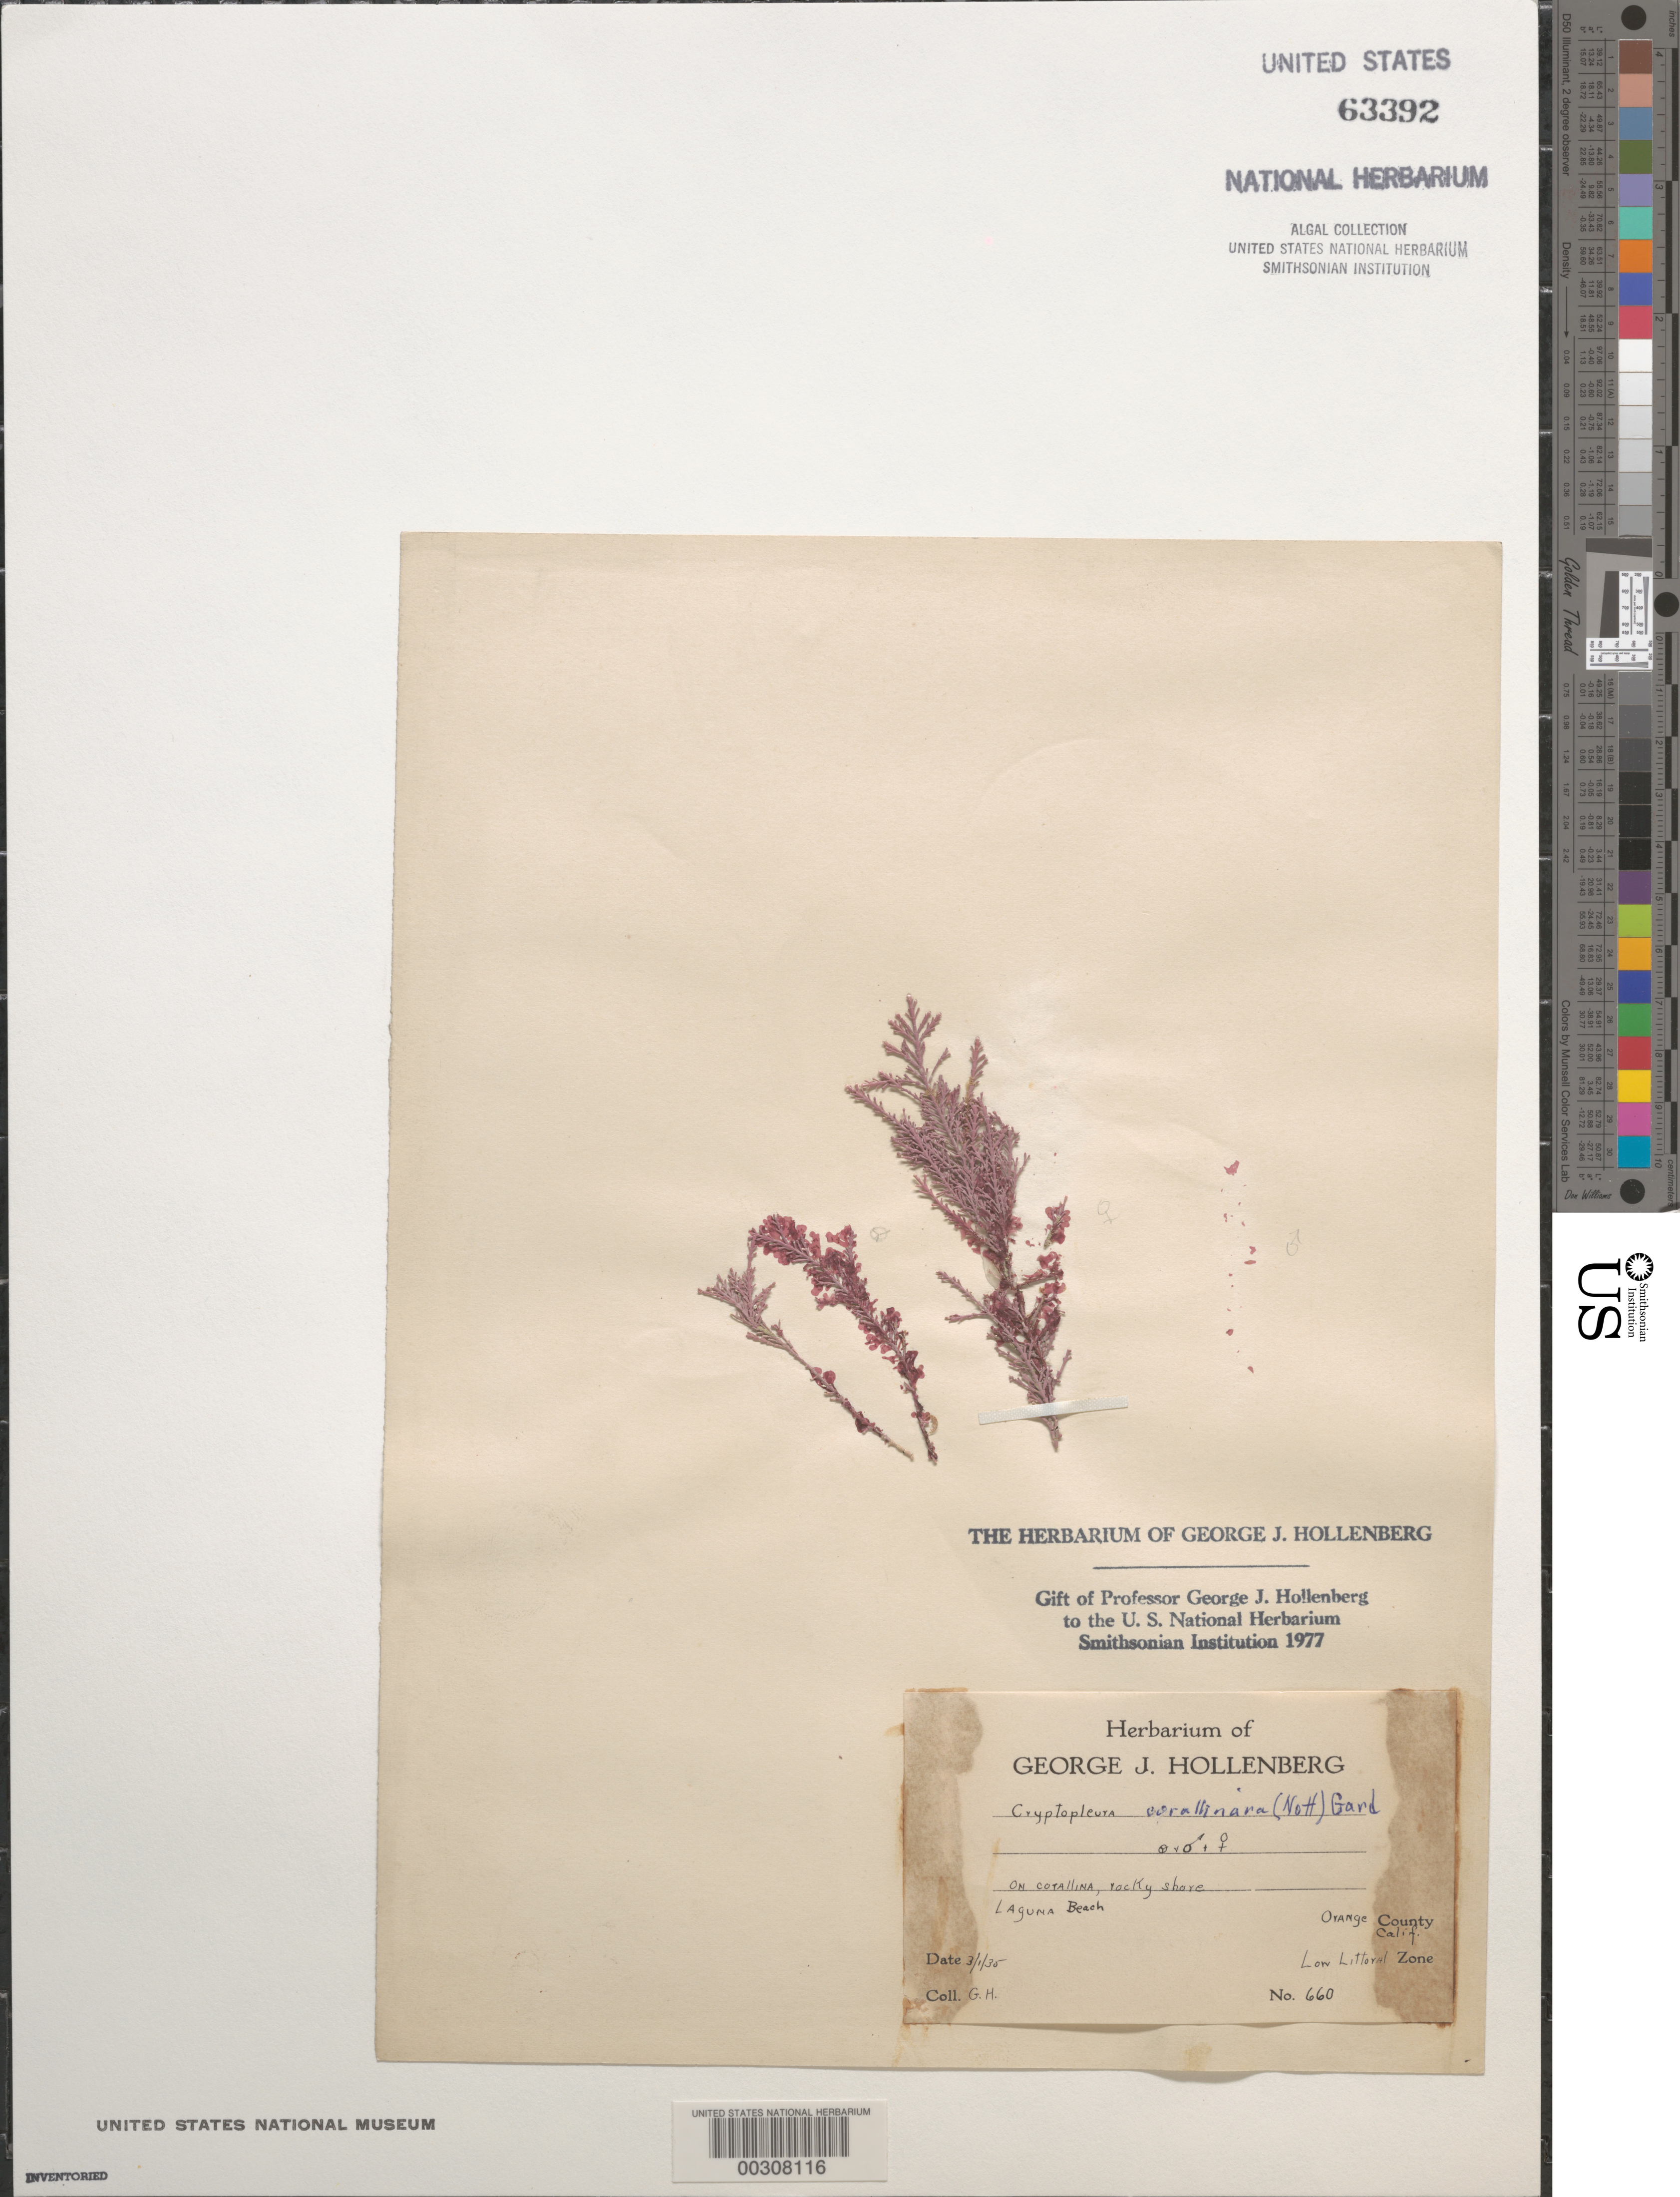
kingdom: Plantae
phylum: Rhodophyta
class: Florideophyceae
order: Ceramiales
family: Delesseriaceae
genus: Cryptopleura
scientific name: Cryptopleura corallinara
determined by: Hollenberg, George J.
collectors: G. Hollenberg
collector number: GJH 660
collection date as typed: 01 Mar 1935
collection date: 1935-03-01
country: United States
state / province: California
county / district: Orange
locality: Laguna Beach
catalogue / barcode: US 63392